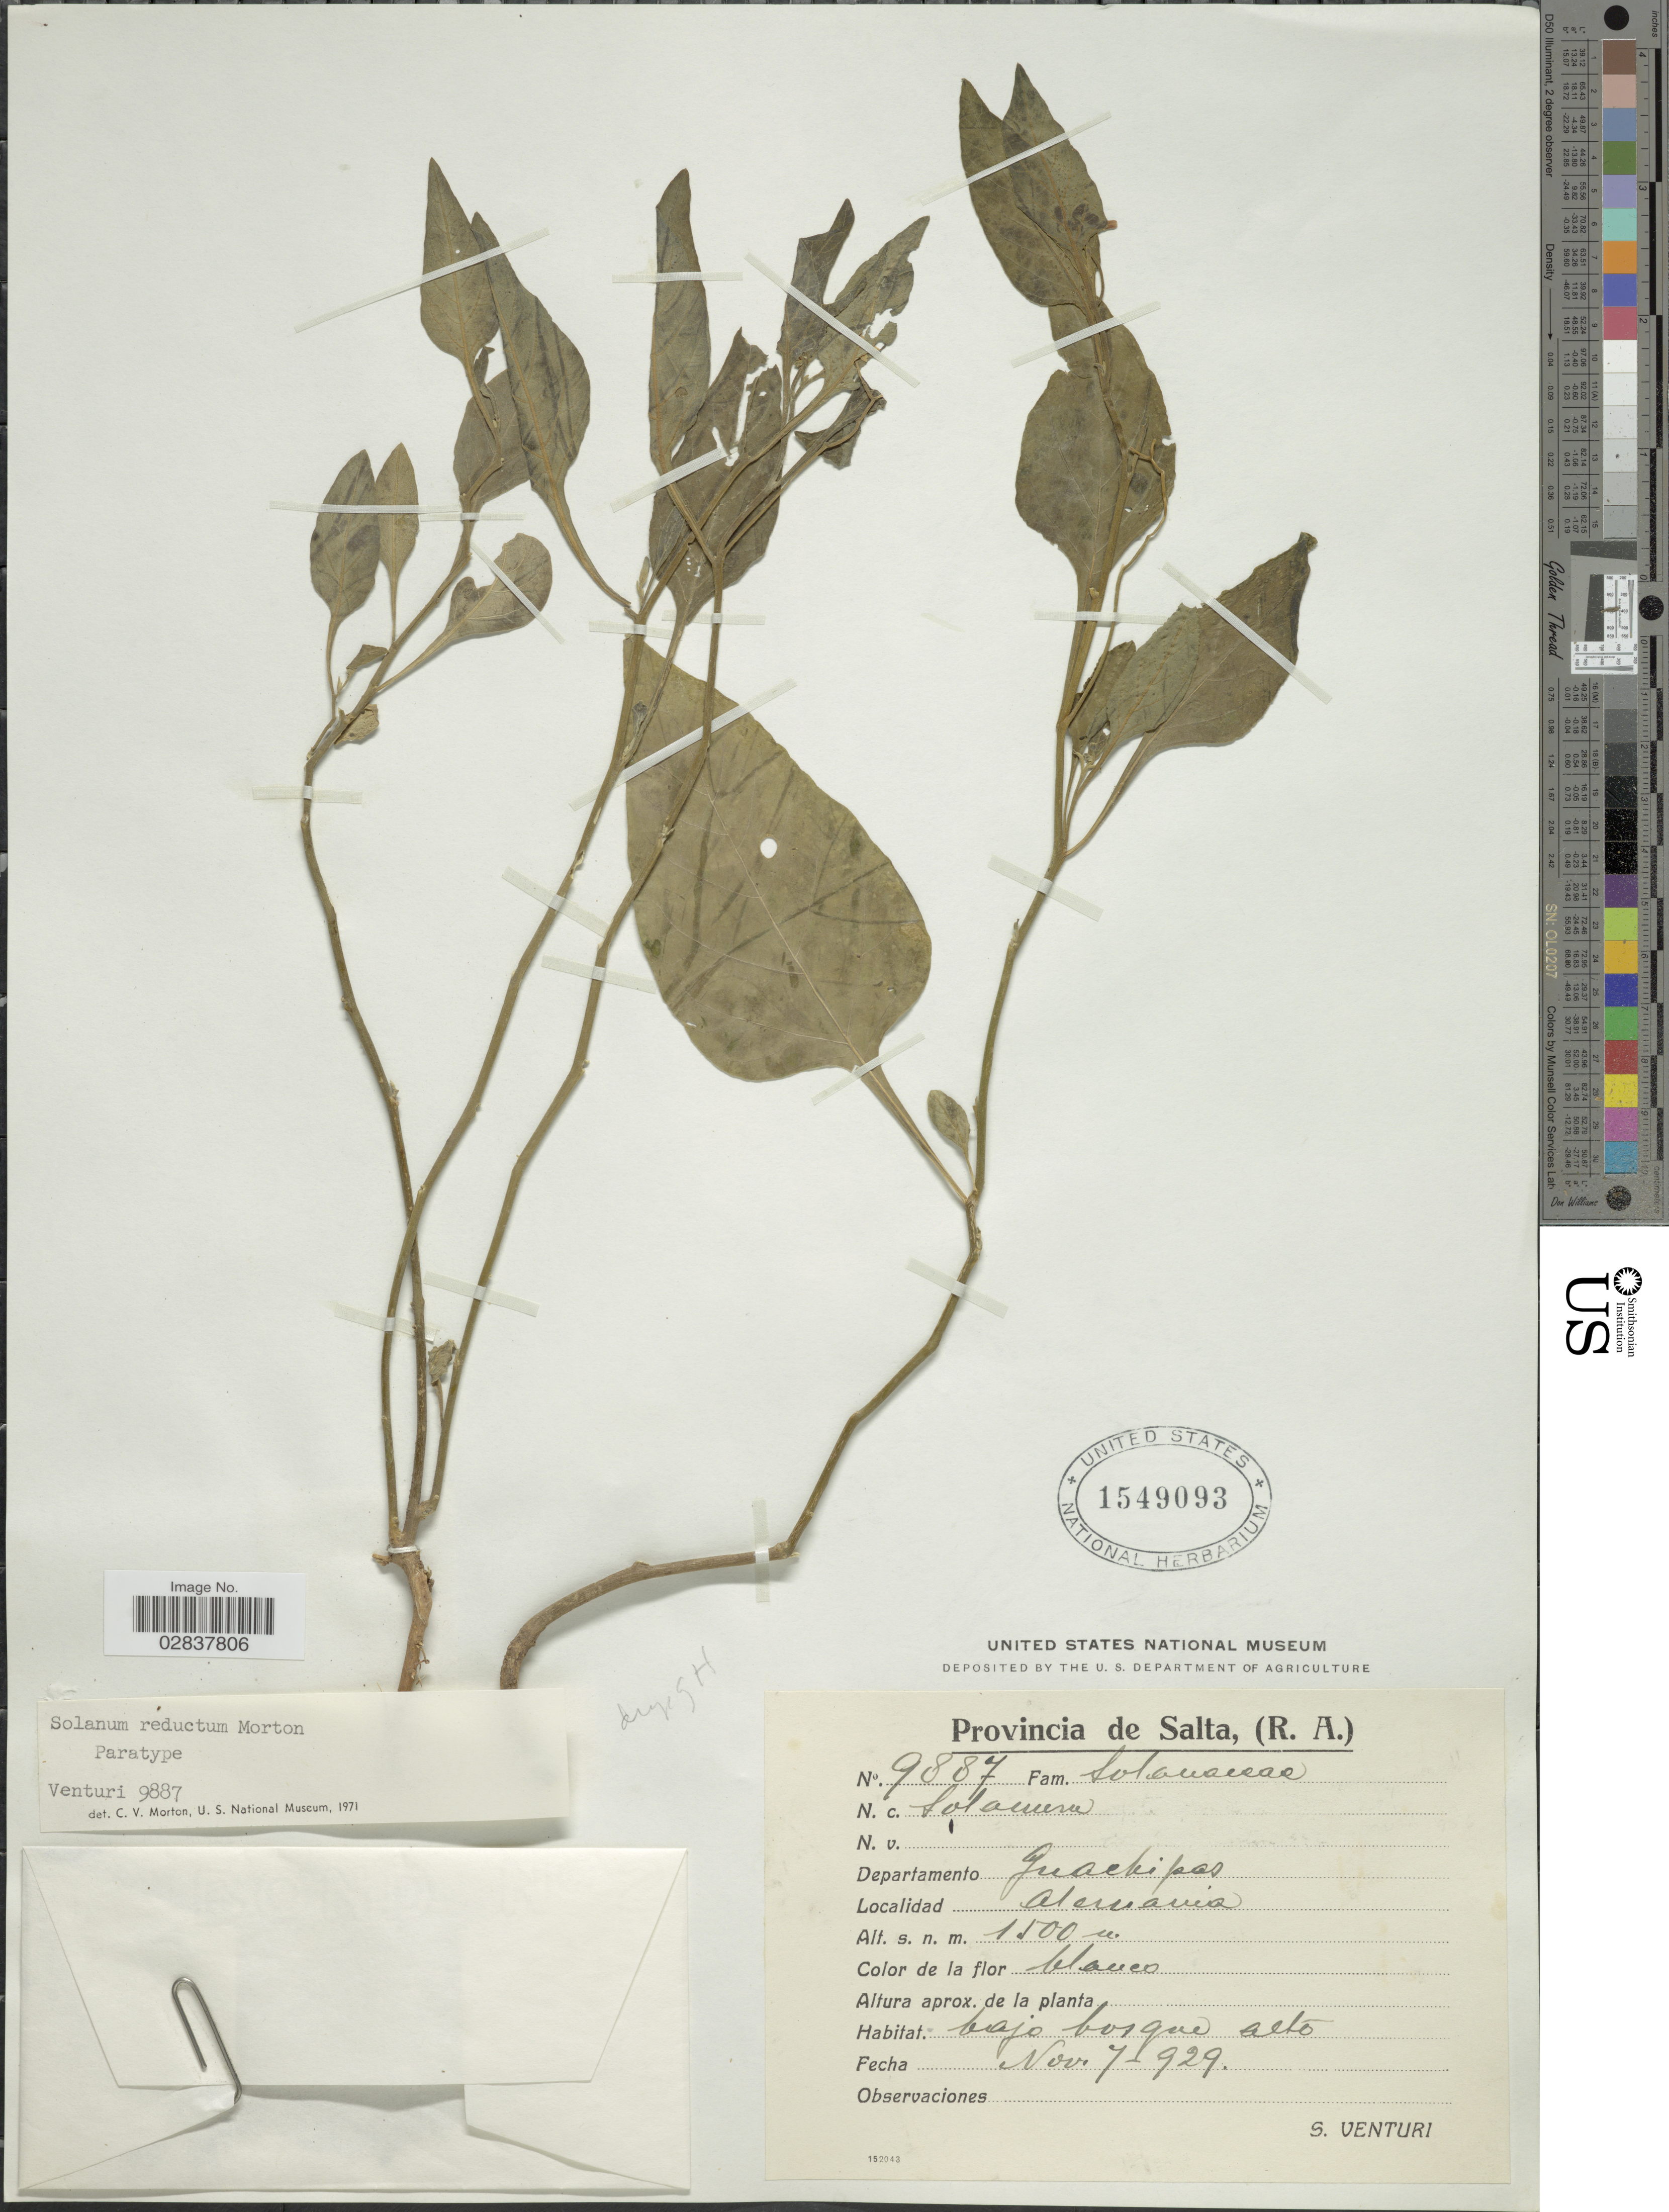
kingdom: Plantae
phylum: Tracheophyta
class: Magnoliopsida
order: Solanales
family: Solanaceae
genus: Solanum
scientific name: Solanum reductum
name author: C.V. Morton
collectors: S. Venturi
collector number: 9887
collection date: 1929-11-07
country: Argentina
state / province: Salta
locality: (R.A.), Departamento Guachipas. Alemania.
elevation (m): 1500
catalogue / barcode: US 1549093